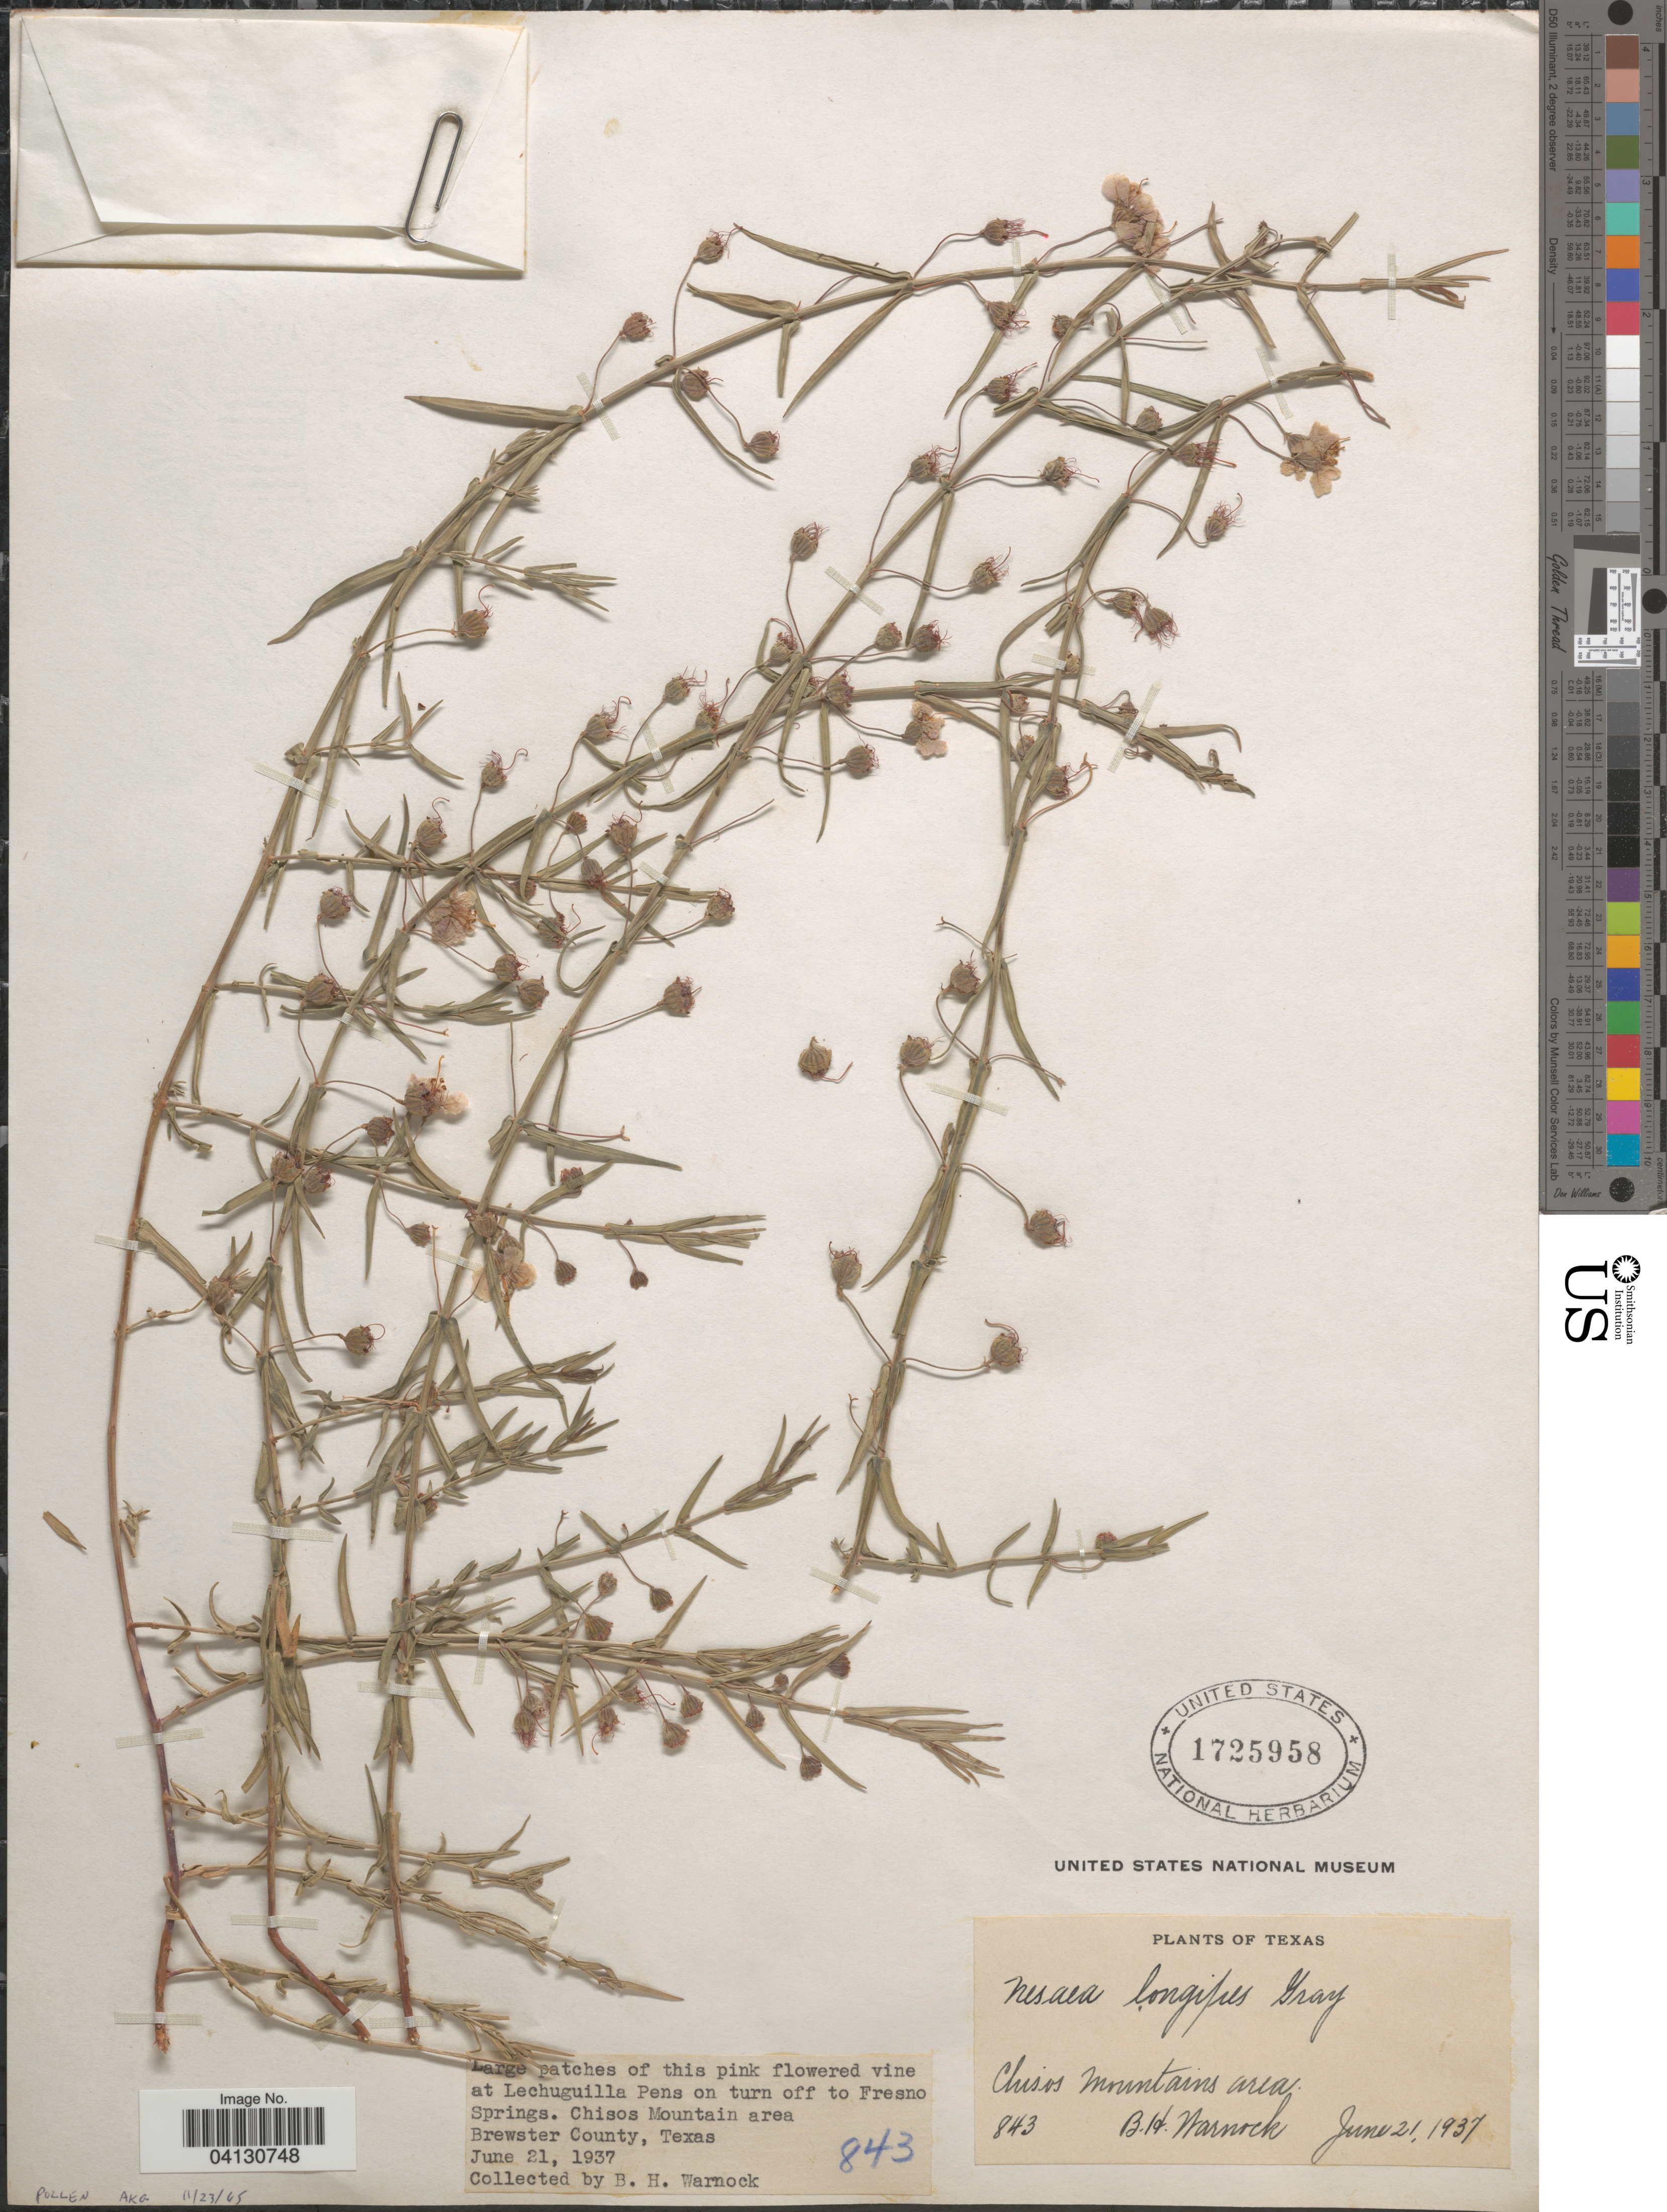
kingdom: Plantae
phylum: Tracheophyta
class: Magnoliopsida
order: Myrtales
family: Lythraceae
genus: Ammannia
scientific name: Ammannia grayi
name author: S.A. Graham & Gandhi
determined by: Strong, Mark T., (BOT), Smithsonian Institution - National Museum of Natural History (UNITED STATES)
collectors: B. H. Warnock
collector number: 843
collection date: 1937-06-21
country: United States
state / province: Texas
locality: At Lechuguilla Pens on turn off to Fresno Springs. Chisos Mountain area. Brewster County.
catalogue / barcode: US 1725958